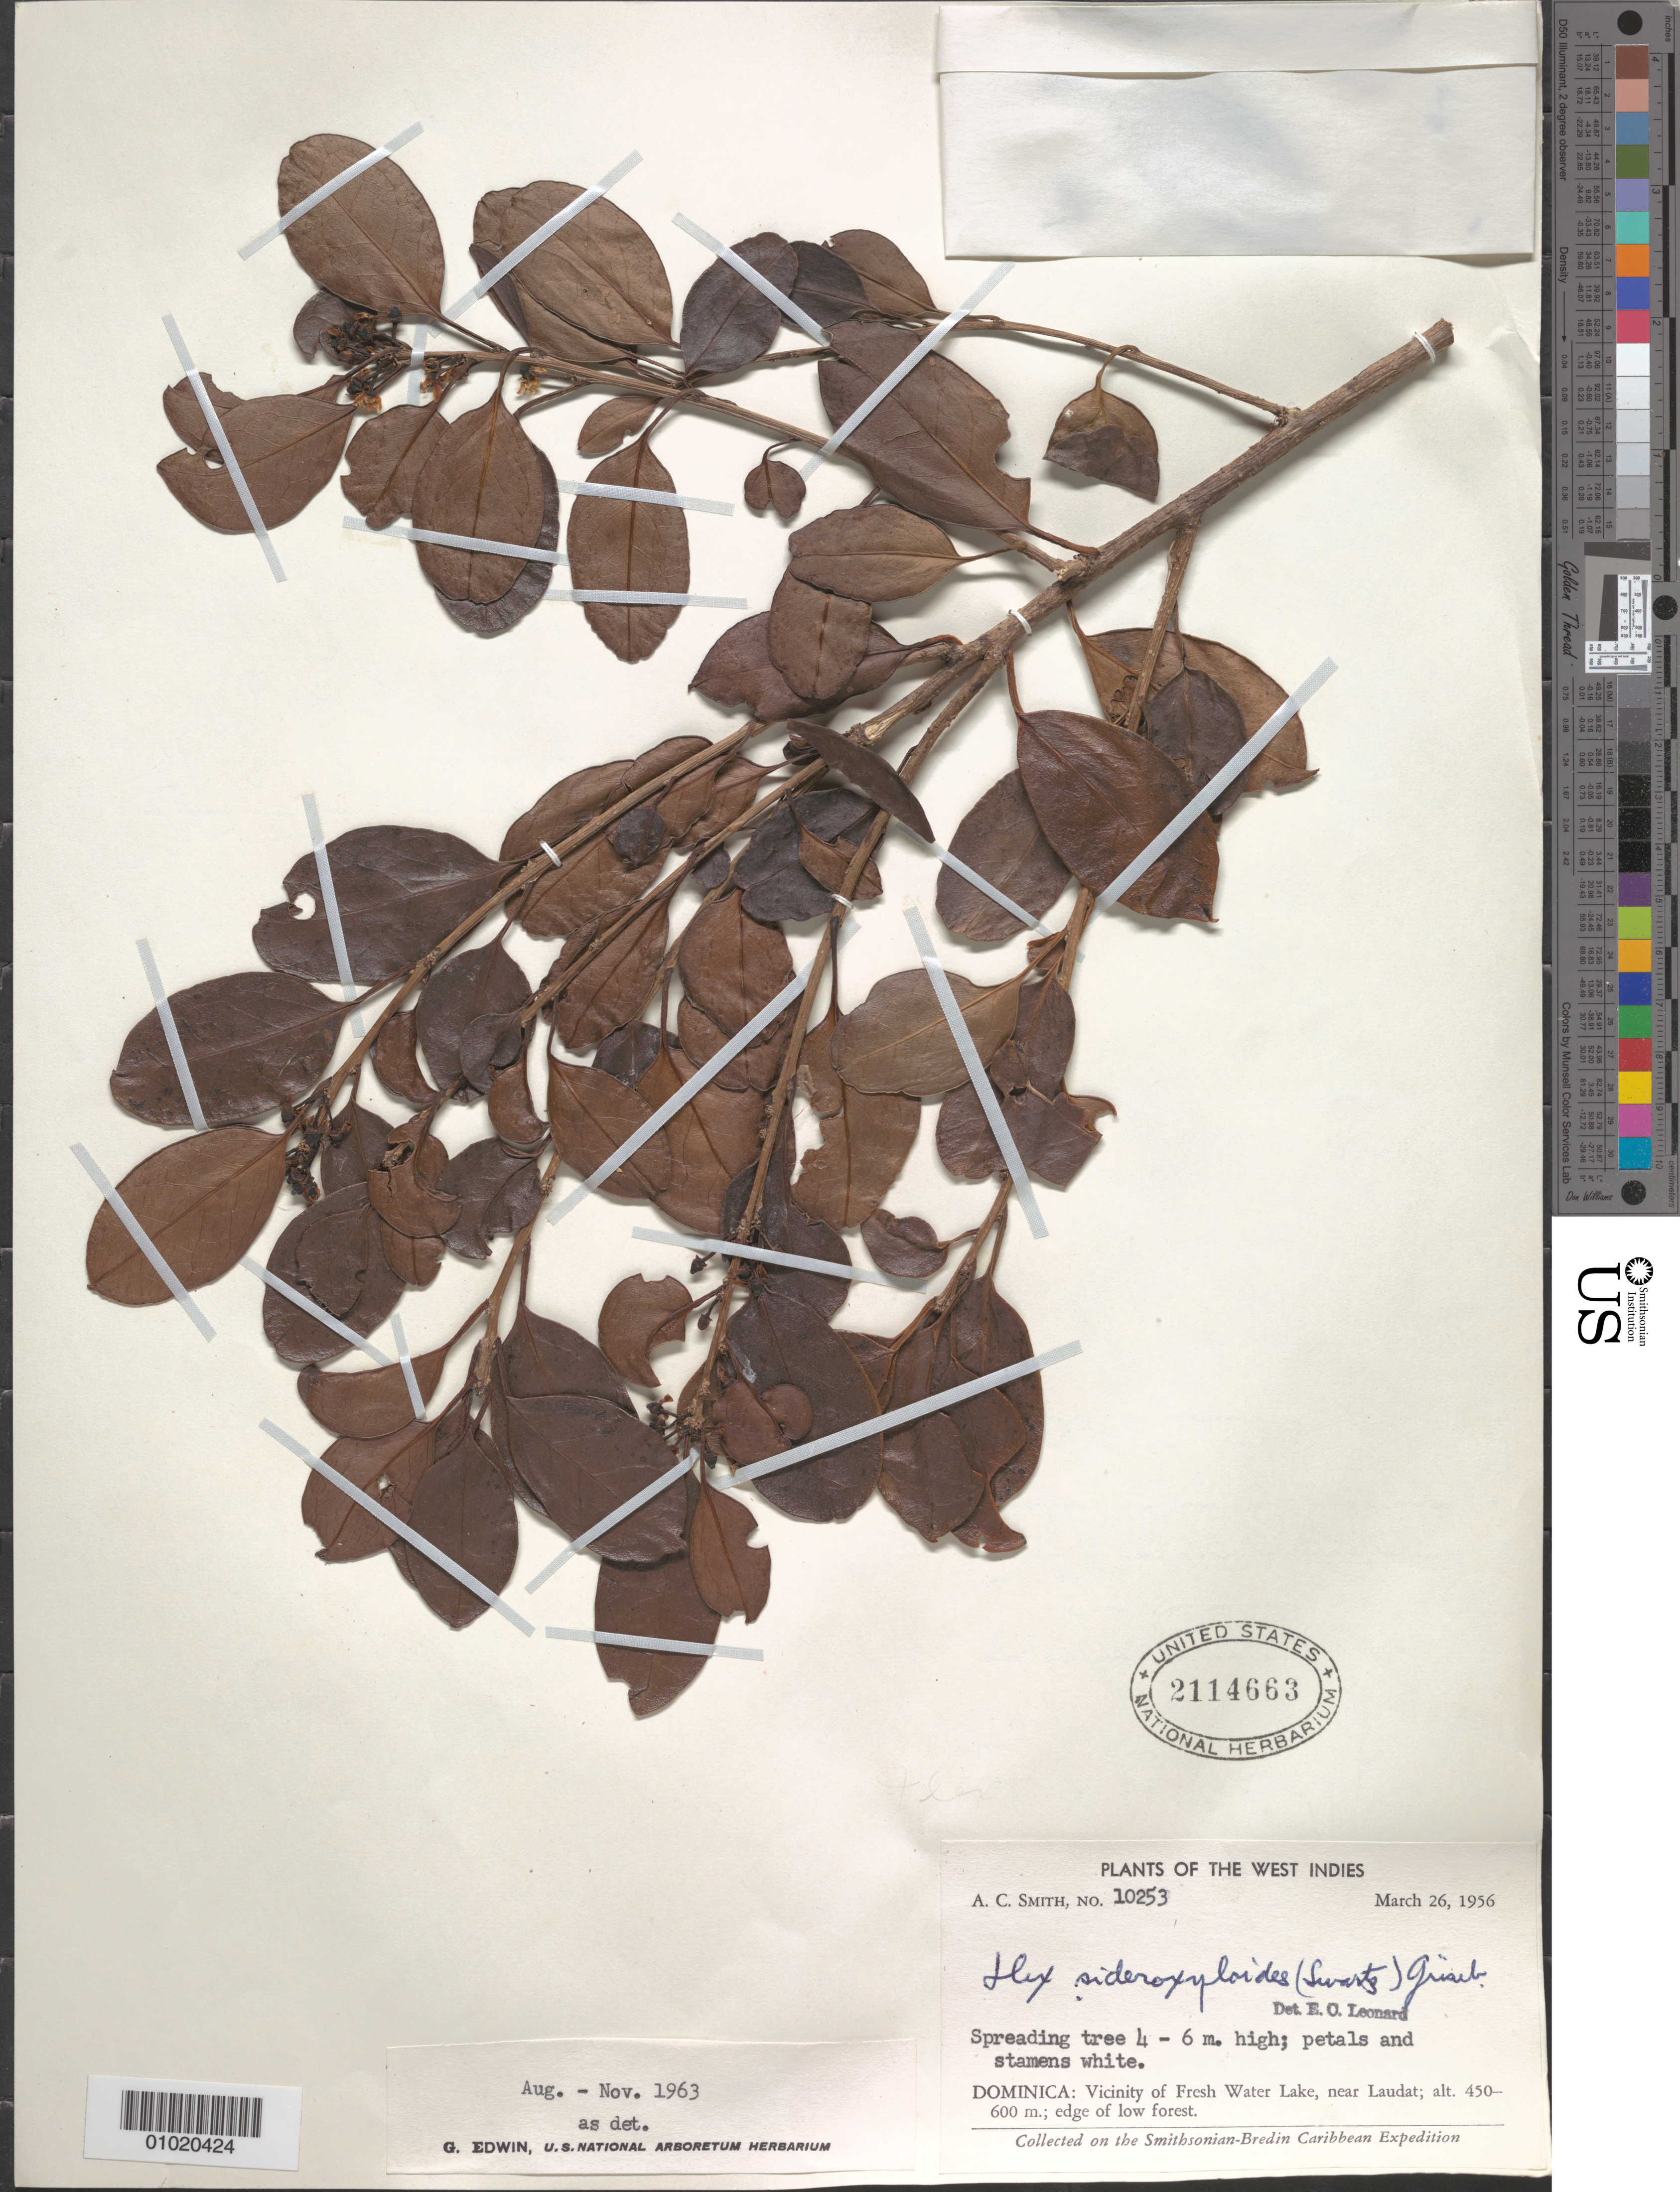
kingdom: Plantae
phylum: Tracheophyta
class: Magnoliopsida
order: Aquifoliales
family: Aquifoliaceae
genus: Ilex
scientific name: Ilex sideroxyloides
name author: (Sw.) Griseb.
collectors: A. C. Smith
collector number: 10253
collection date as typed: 26 Mar 1956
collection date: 1956-03-26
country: Dominica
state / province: St. George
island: Dominica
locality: Vicinity of Fresh Water Lake, near Laudat; edge of low forest.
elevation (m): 450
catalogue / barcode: US 2114663